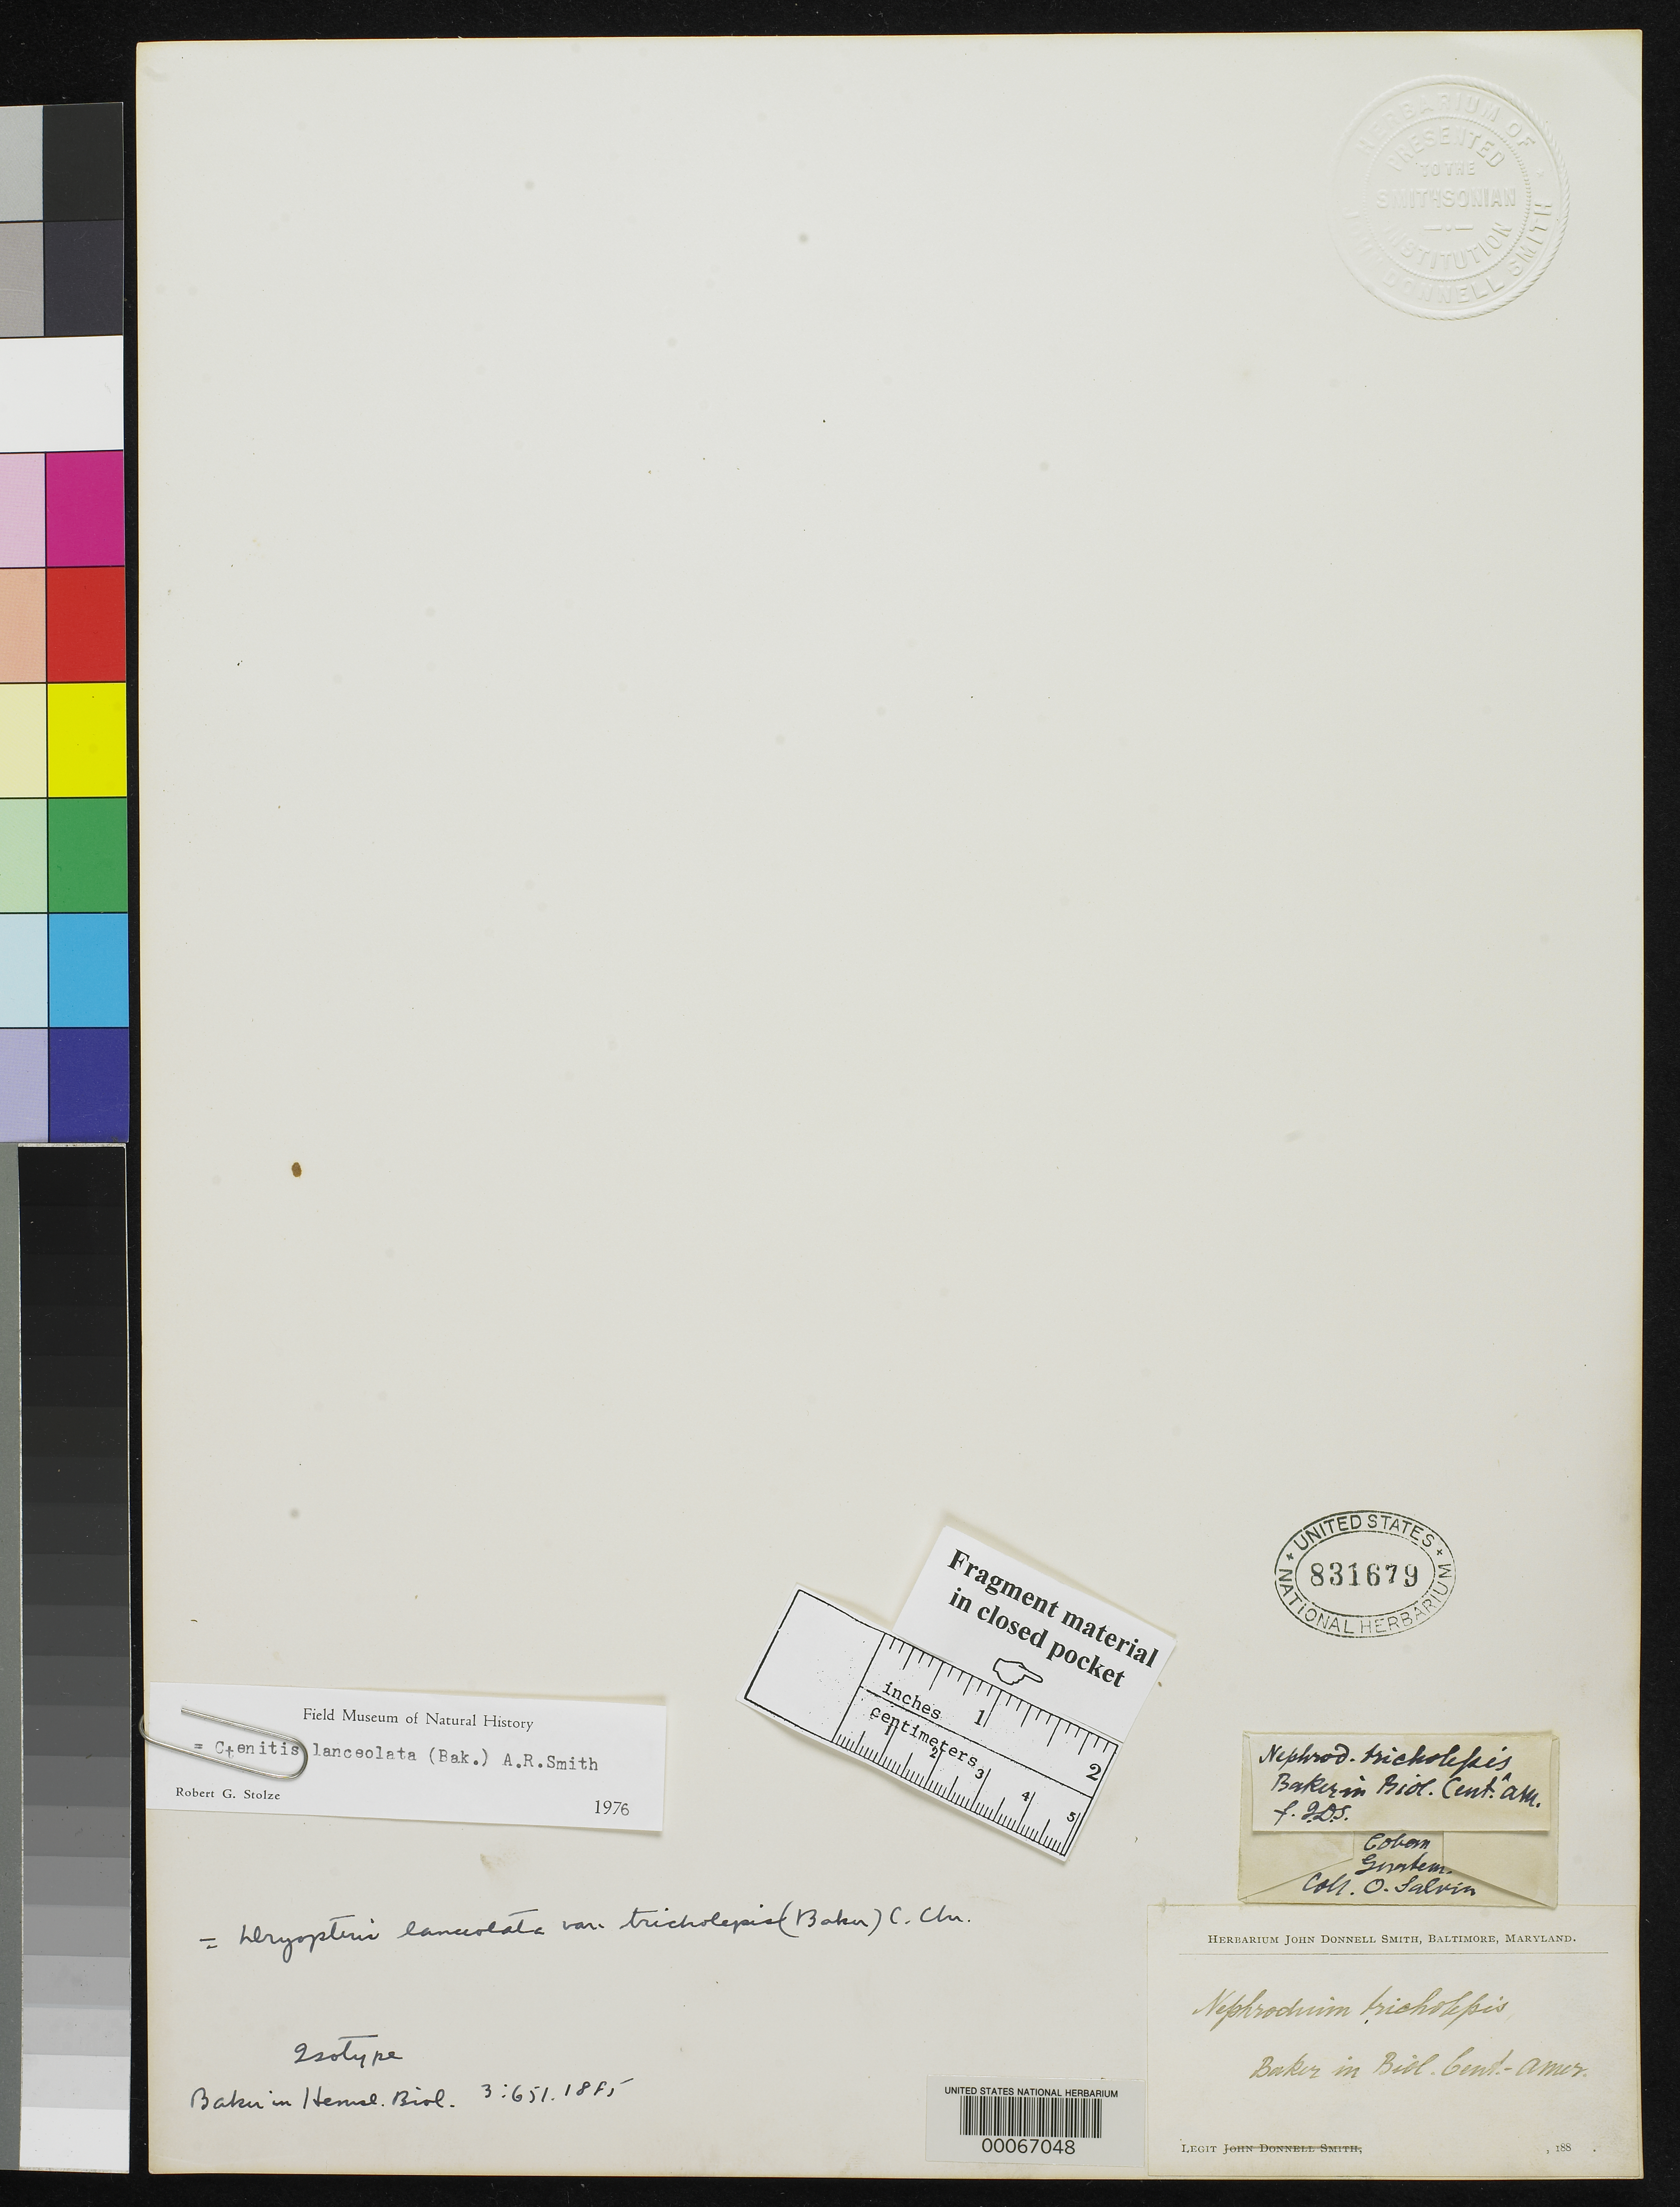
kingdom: Plantae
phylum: Tracheophyta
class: Polypodiopsida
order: Polypodiales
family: Dryopteridaceae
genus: Nephrodium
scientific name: Nephrodium tricholepis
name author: Baker in Hemsl.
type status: Syntype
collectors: O. Salvin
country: Guatemala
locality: Cobán.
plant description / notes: Specimen ex John Donnell Smith herbarium. Fragmentary material of type specimen, origin unknown.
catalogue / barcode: US 831679